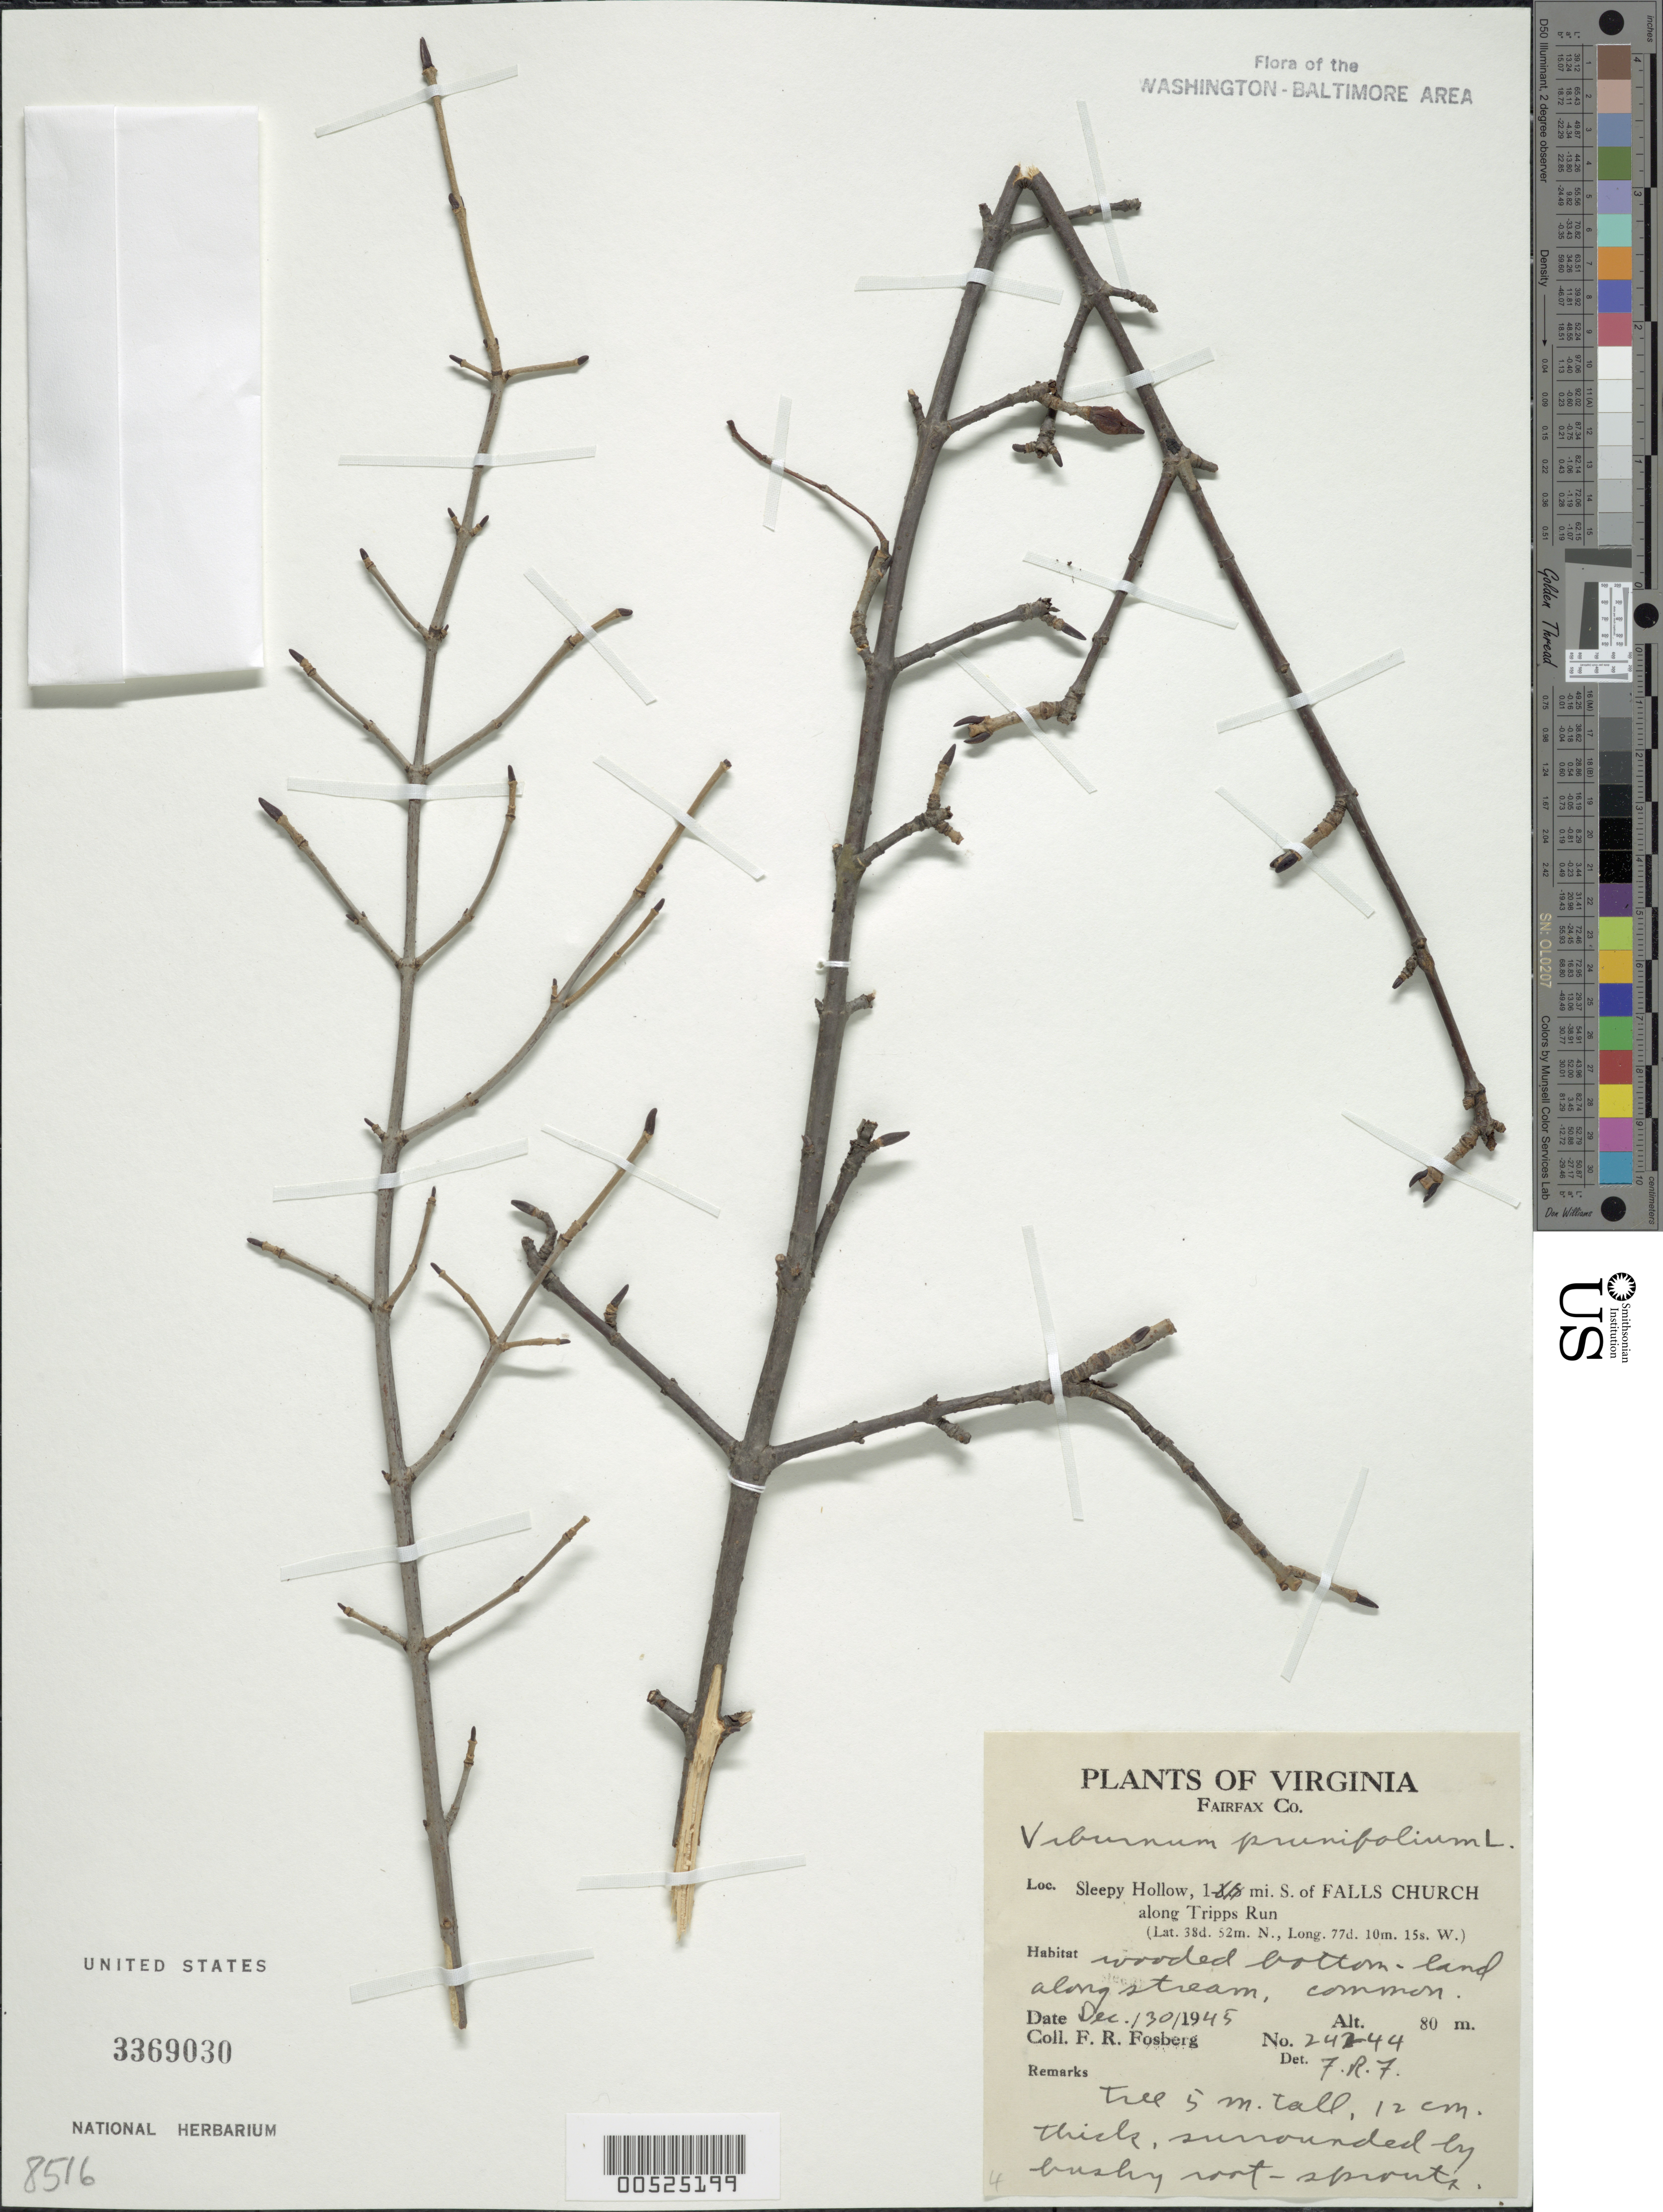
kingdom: Plantae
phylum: Tracheophyta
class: Magnoliopsida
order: Dipsacales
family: Viburnaceae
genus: Viburnum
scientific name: Viburnum prunifolium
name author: L.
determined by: Fosberg, F. R.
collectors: F. R. Fosberg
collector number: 24244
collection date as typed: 30 Dec 1945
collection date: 1945-12-30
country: United States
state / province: Virginia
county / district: Fairfax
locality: Sleepy Hollow, 1 mi. S of Falls Church along Tripps Run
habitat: Wooded bottomland along stream, common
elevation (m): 80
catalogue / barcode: US 3369030